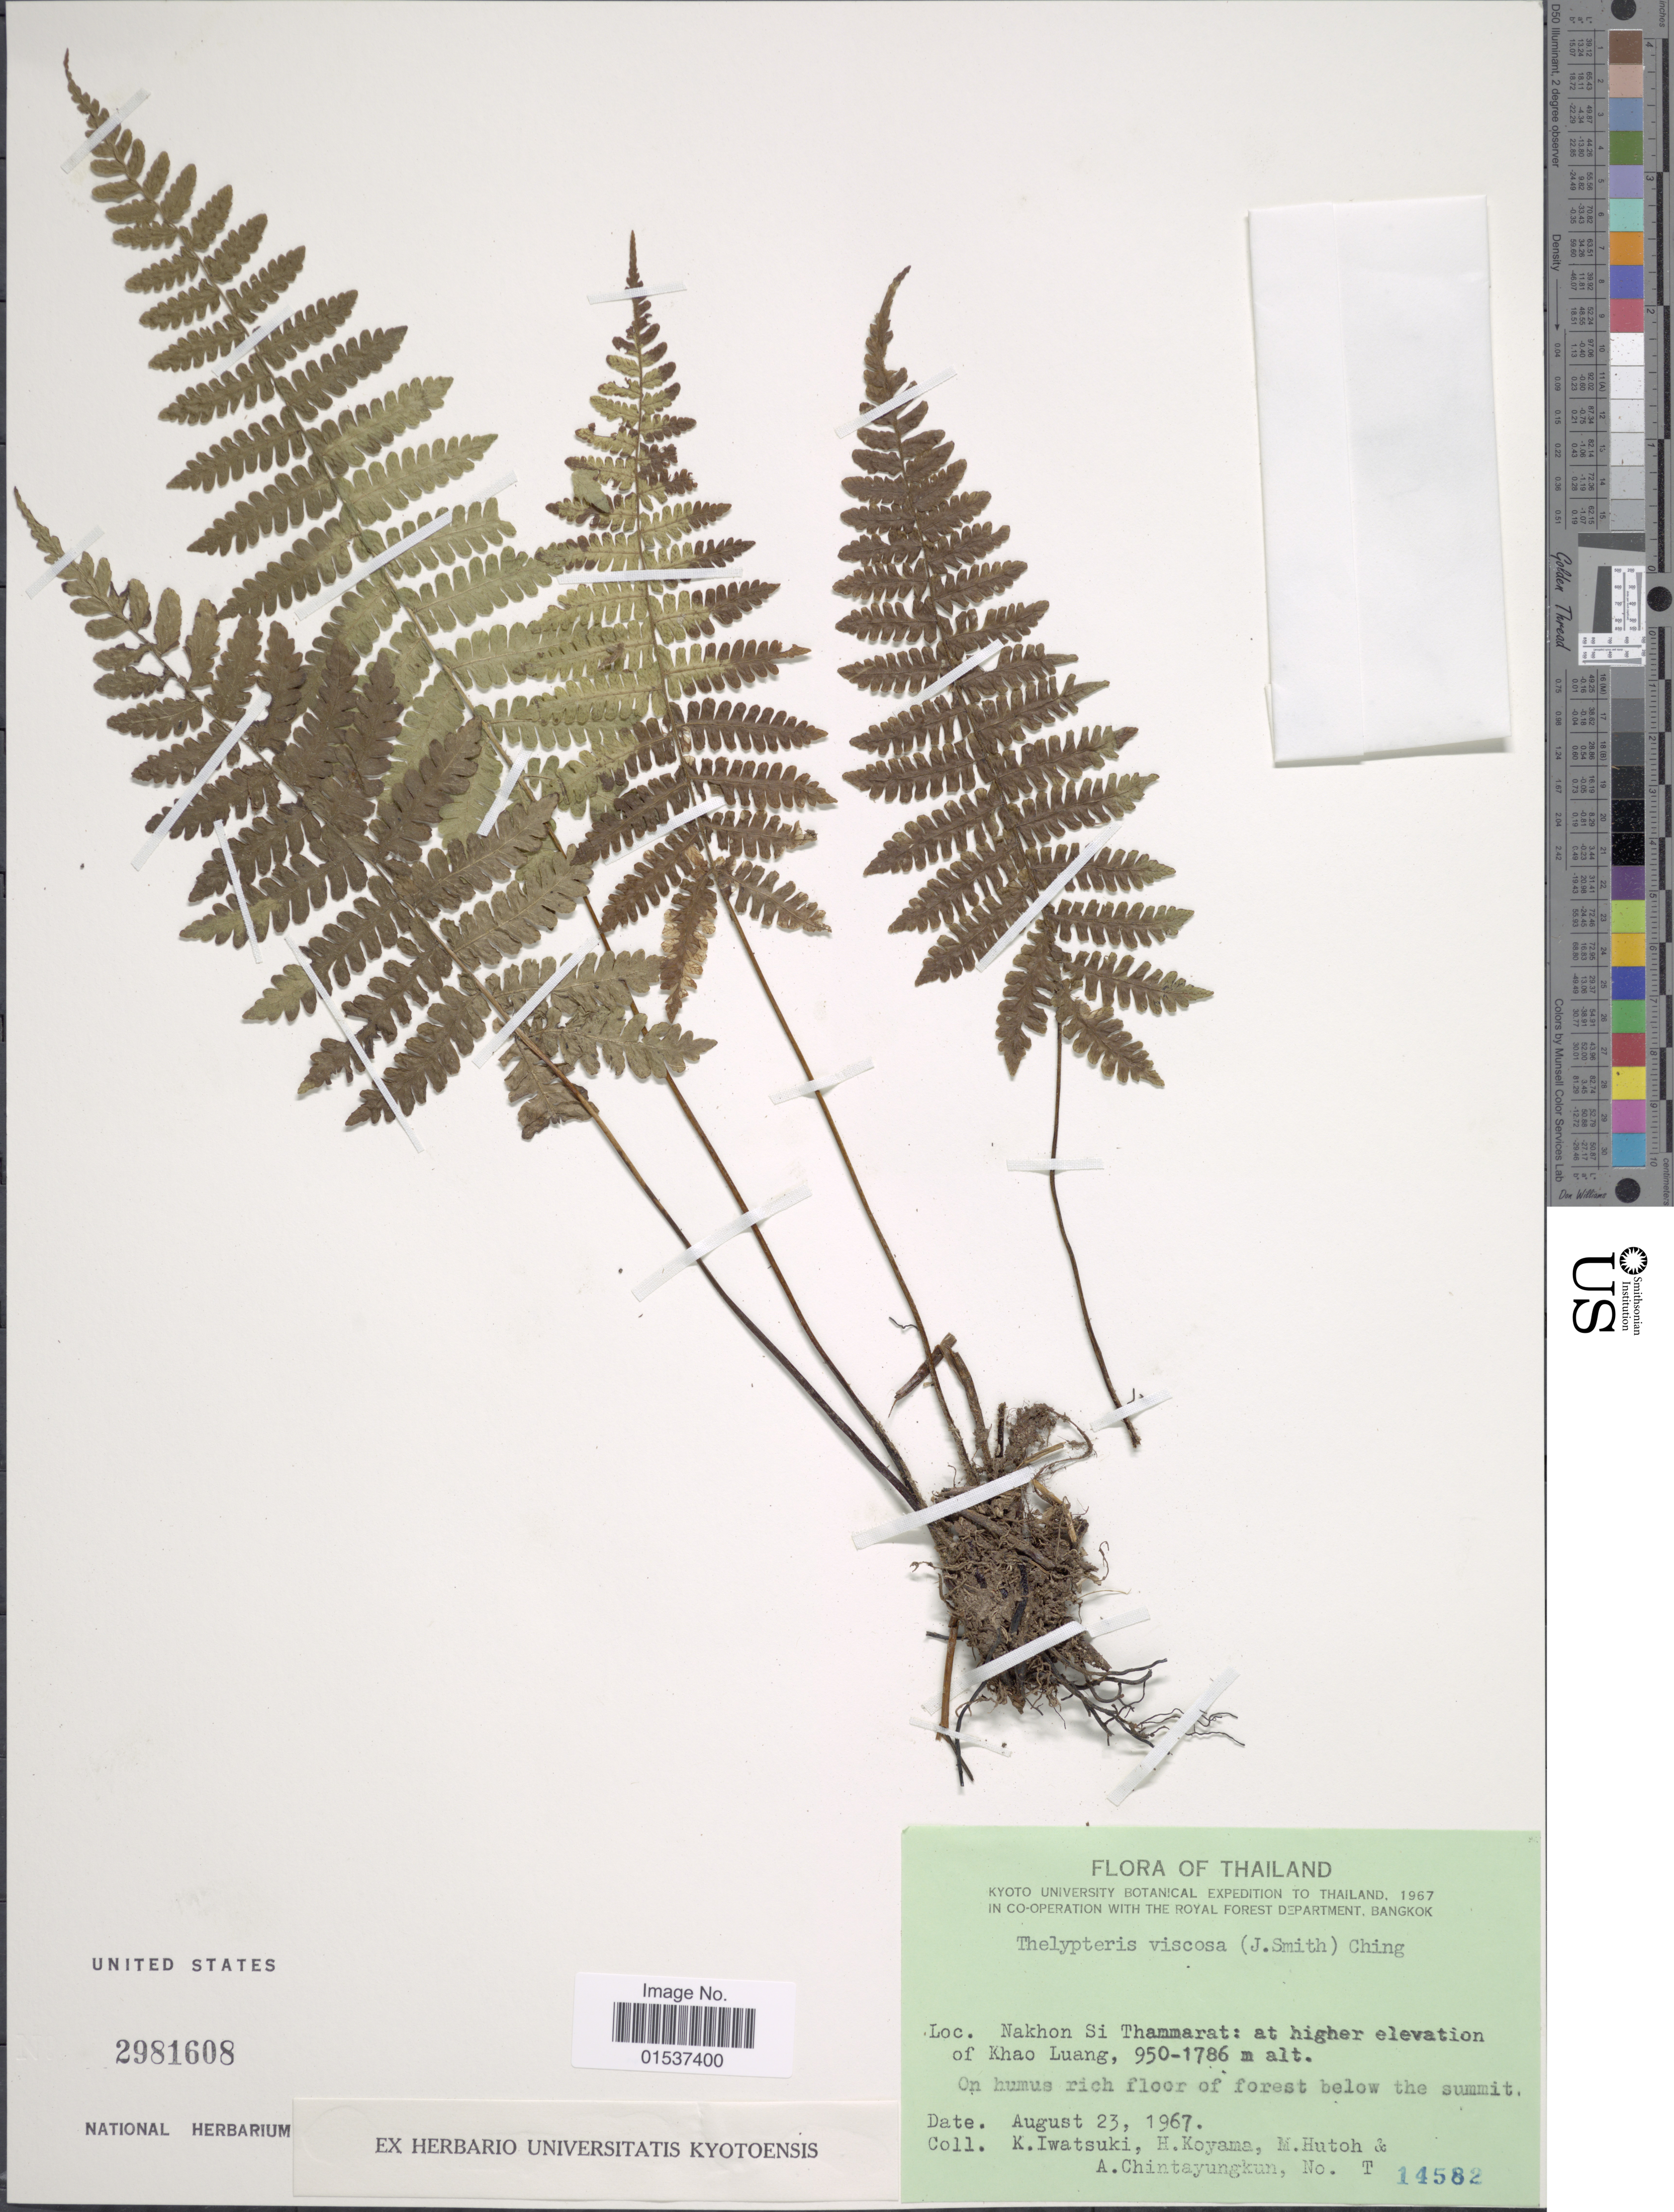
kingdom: Plantae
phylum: Tracheophyta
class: Polypodiopsida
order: Polypodiales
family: Thelypteridaceae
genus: Coryphopteris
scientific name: Coryphopteris viscosa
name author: (Baker) Holttum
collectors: K. Iwatsuki, H. Koyama, M. Hutoh & A. Chintayungkun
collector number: T14582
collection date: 1967-08-23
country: Thailand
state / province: Nakhon Si Thammarat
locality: Thailand, Nakohn Si Thammarat: at higher elevation of Khao Luang.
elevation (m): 950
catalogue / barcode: US 2981608